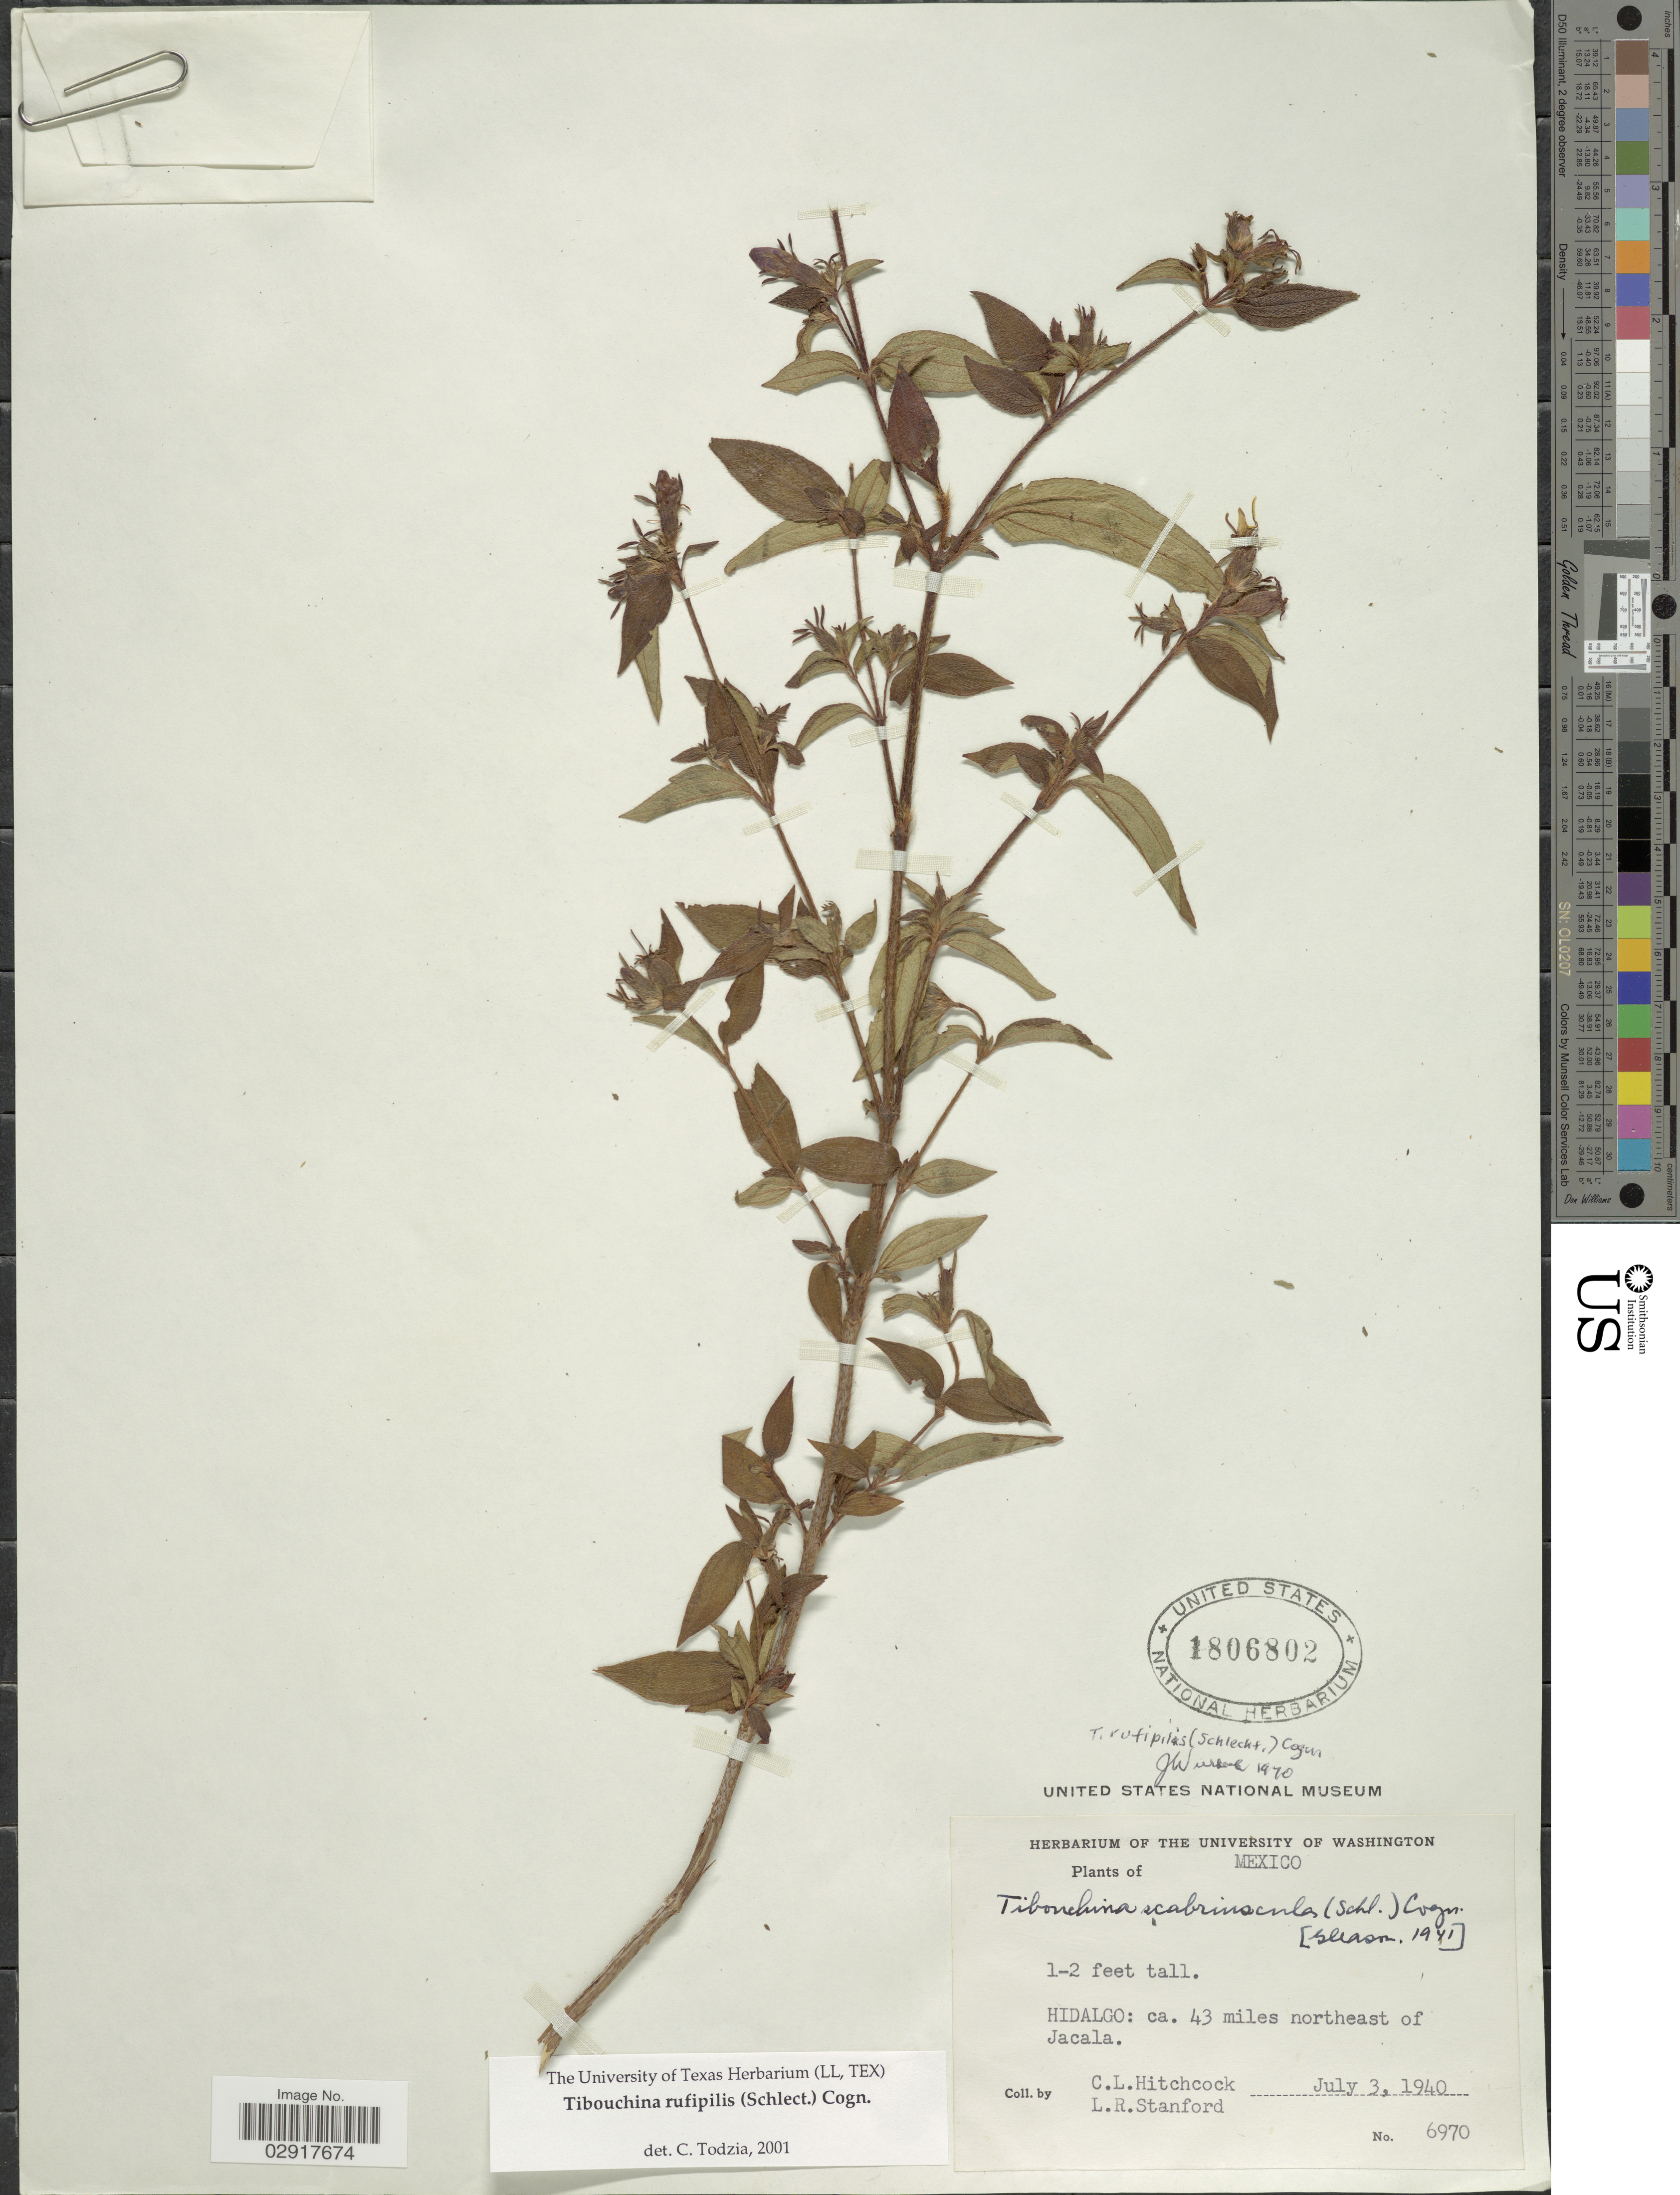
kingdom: Plantae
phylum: Tracheophyta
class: Magnoliopsida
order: Myrtales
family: Melastomataceae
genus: Chaetogastra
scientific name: Chaetogastra rufipilis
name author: (Schltdl.) Walp.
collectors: C. L. Hitchcock & L. R. Stanford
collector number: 6970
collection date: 1940-07-03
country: Mexico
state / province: Hidalgo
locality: Ca. 43 miles northeast of Jacala.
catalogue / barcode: US 1806802